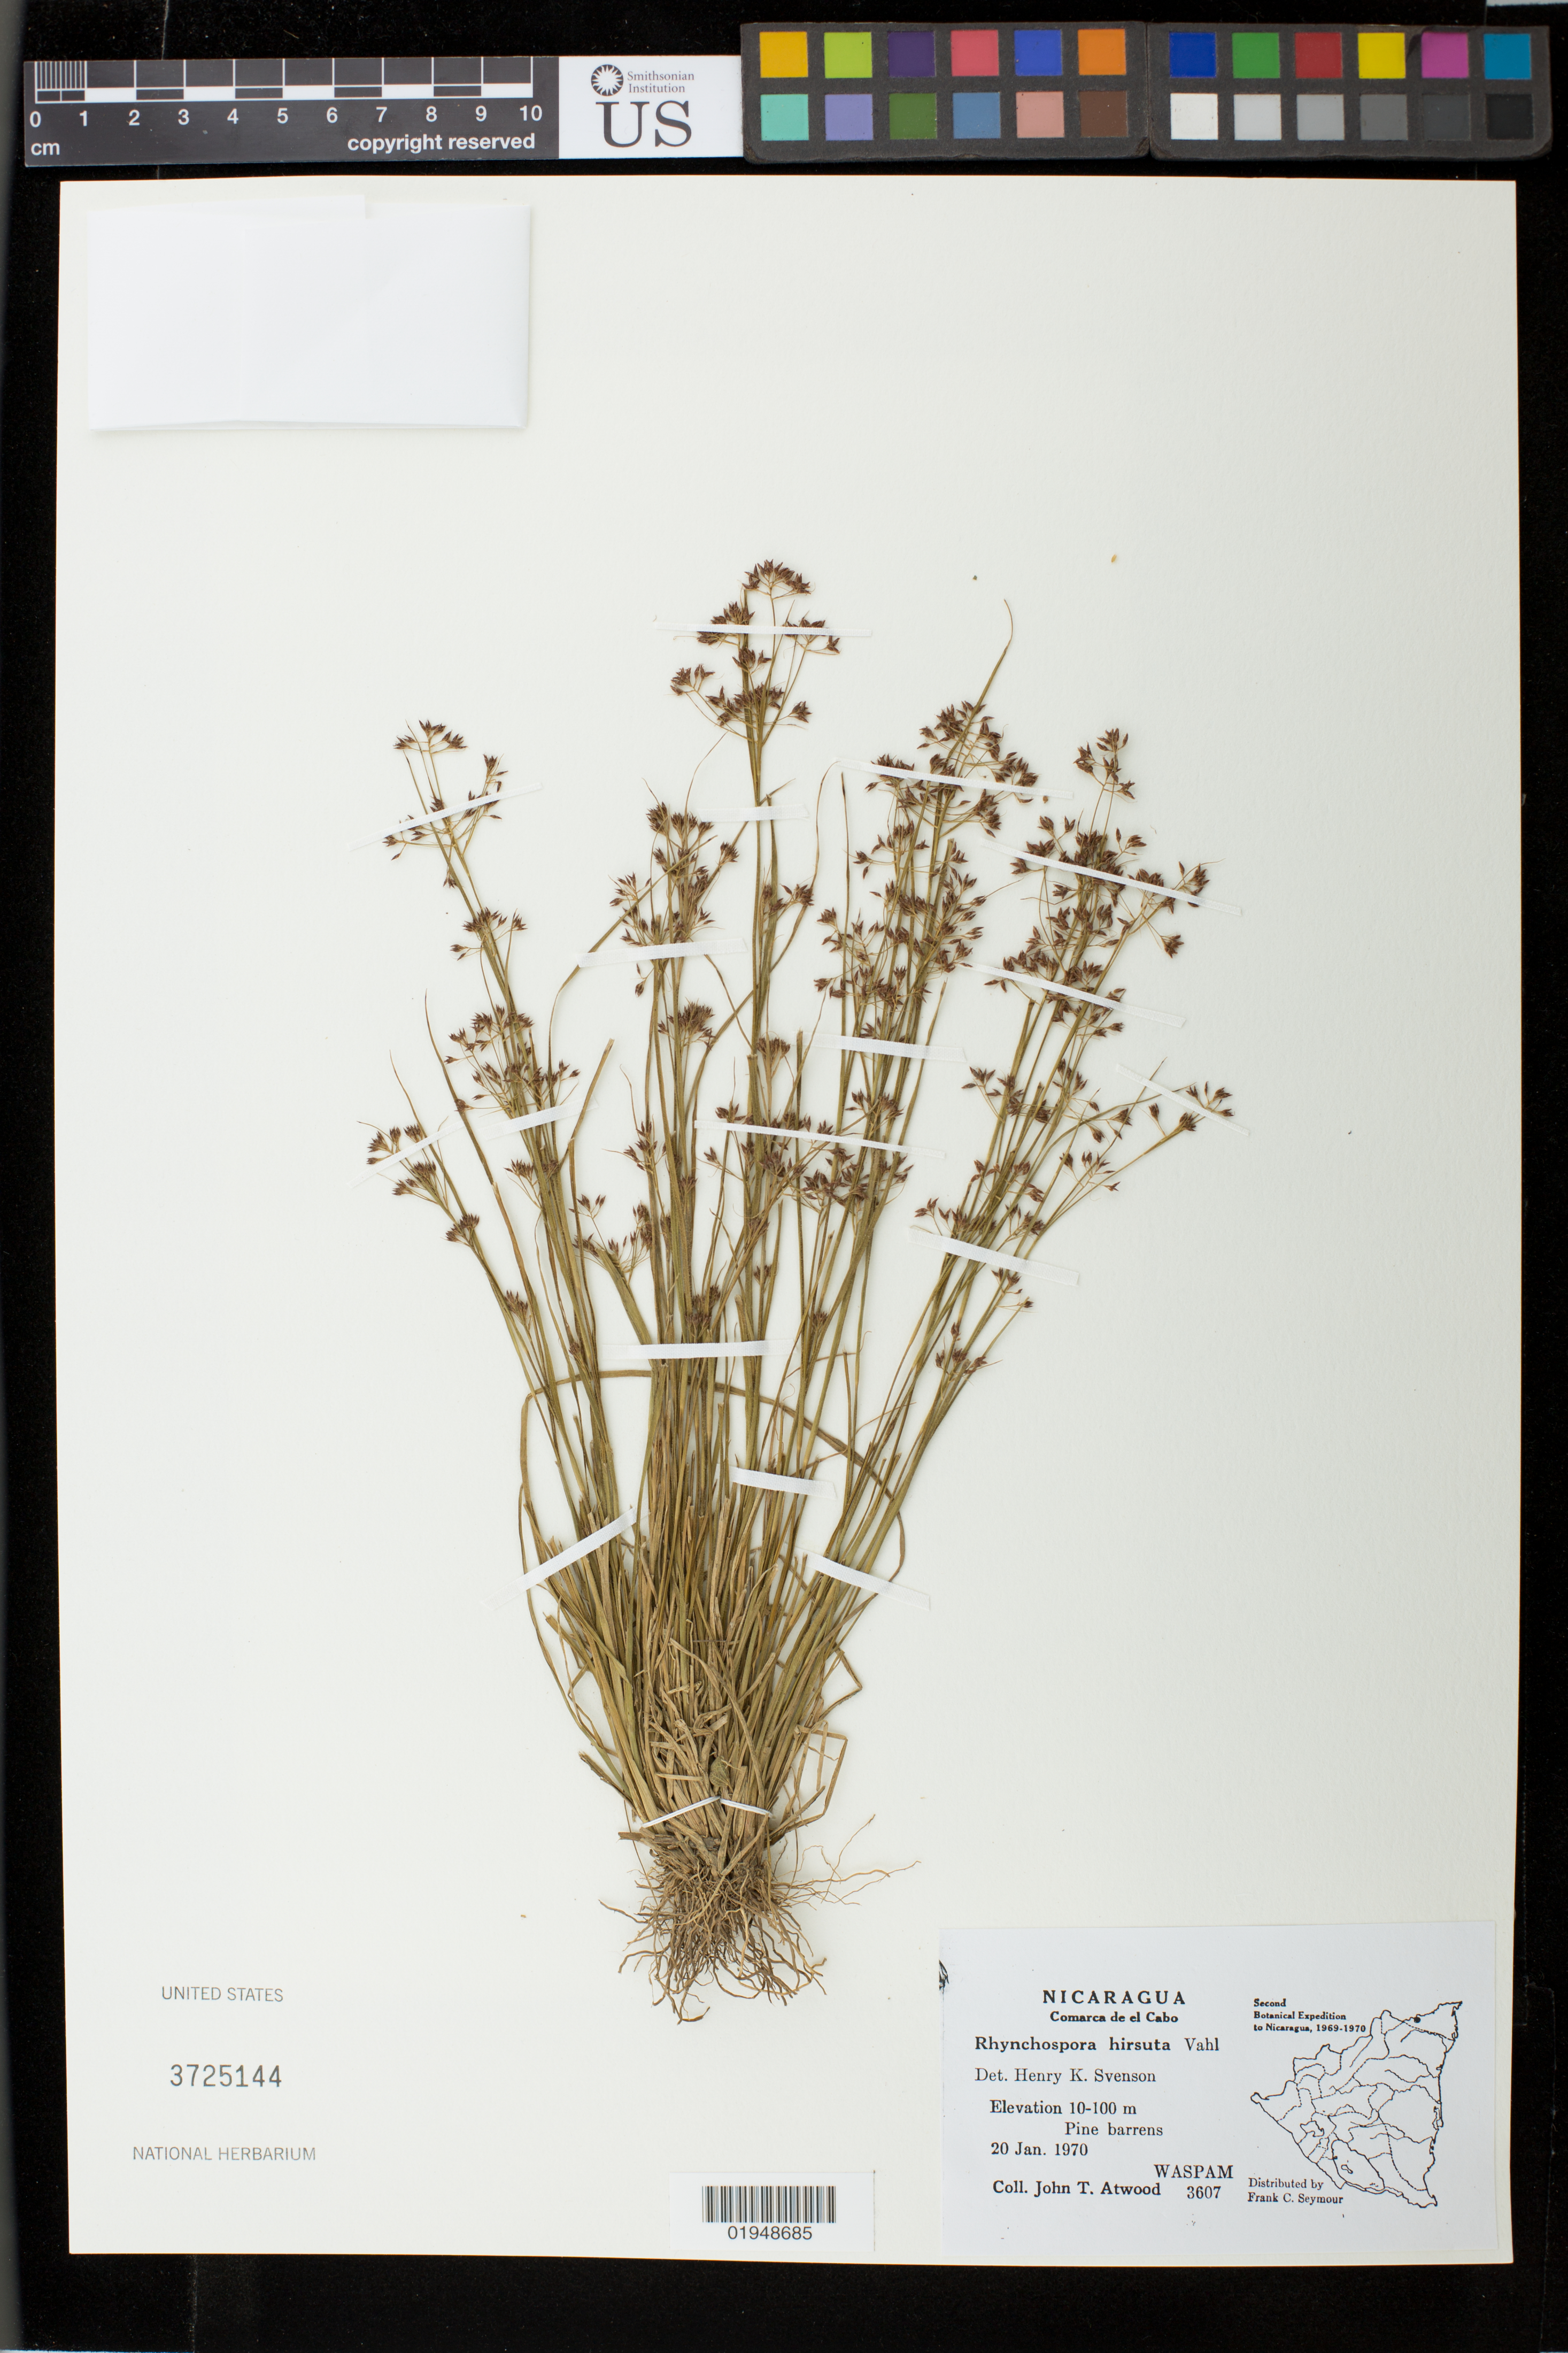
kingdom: Plantae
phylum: Tracheophyta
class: Liliopsida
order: Poales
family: Cyperaceae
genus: Rhynchospora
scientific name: Rhynchospora hirsuta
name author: (Vahl) Vahl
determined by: Svenson, H. K.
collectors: J. T. Atwood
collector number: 3607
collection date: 1970-01-20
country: Nicaragua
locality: Comarca de el Cabo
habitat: Pine barrens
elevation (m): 10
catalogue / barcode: US 3725144